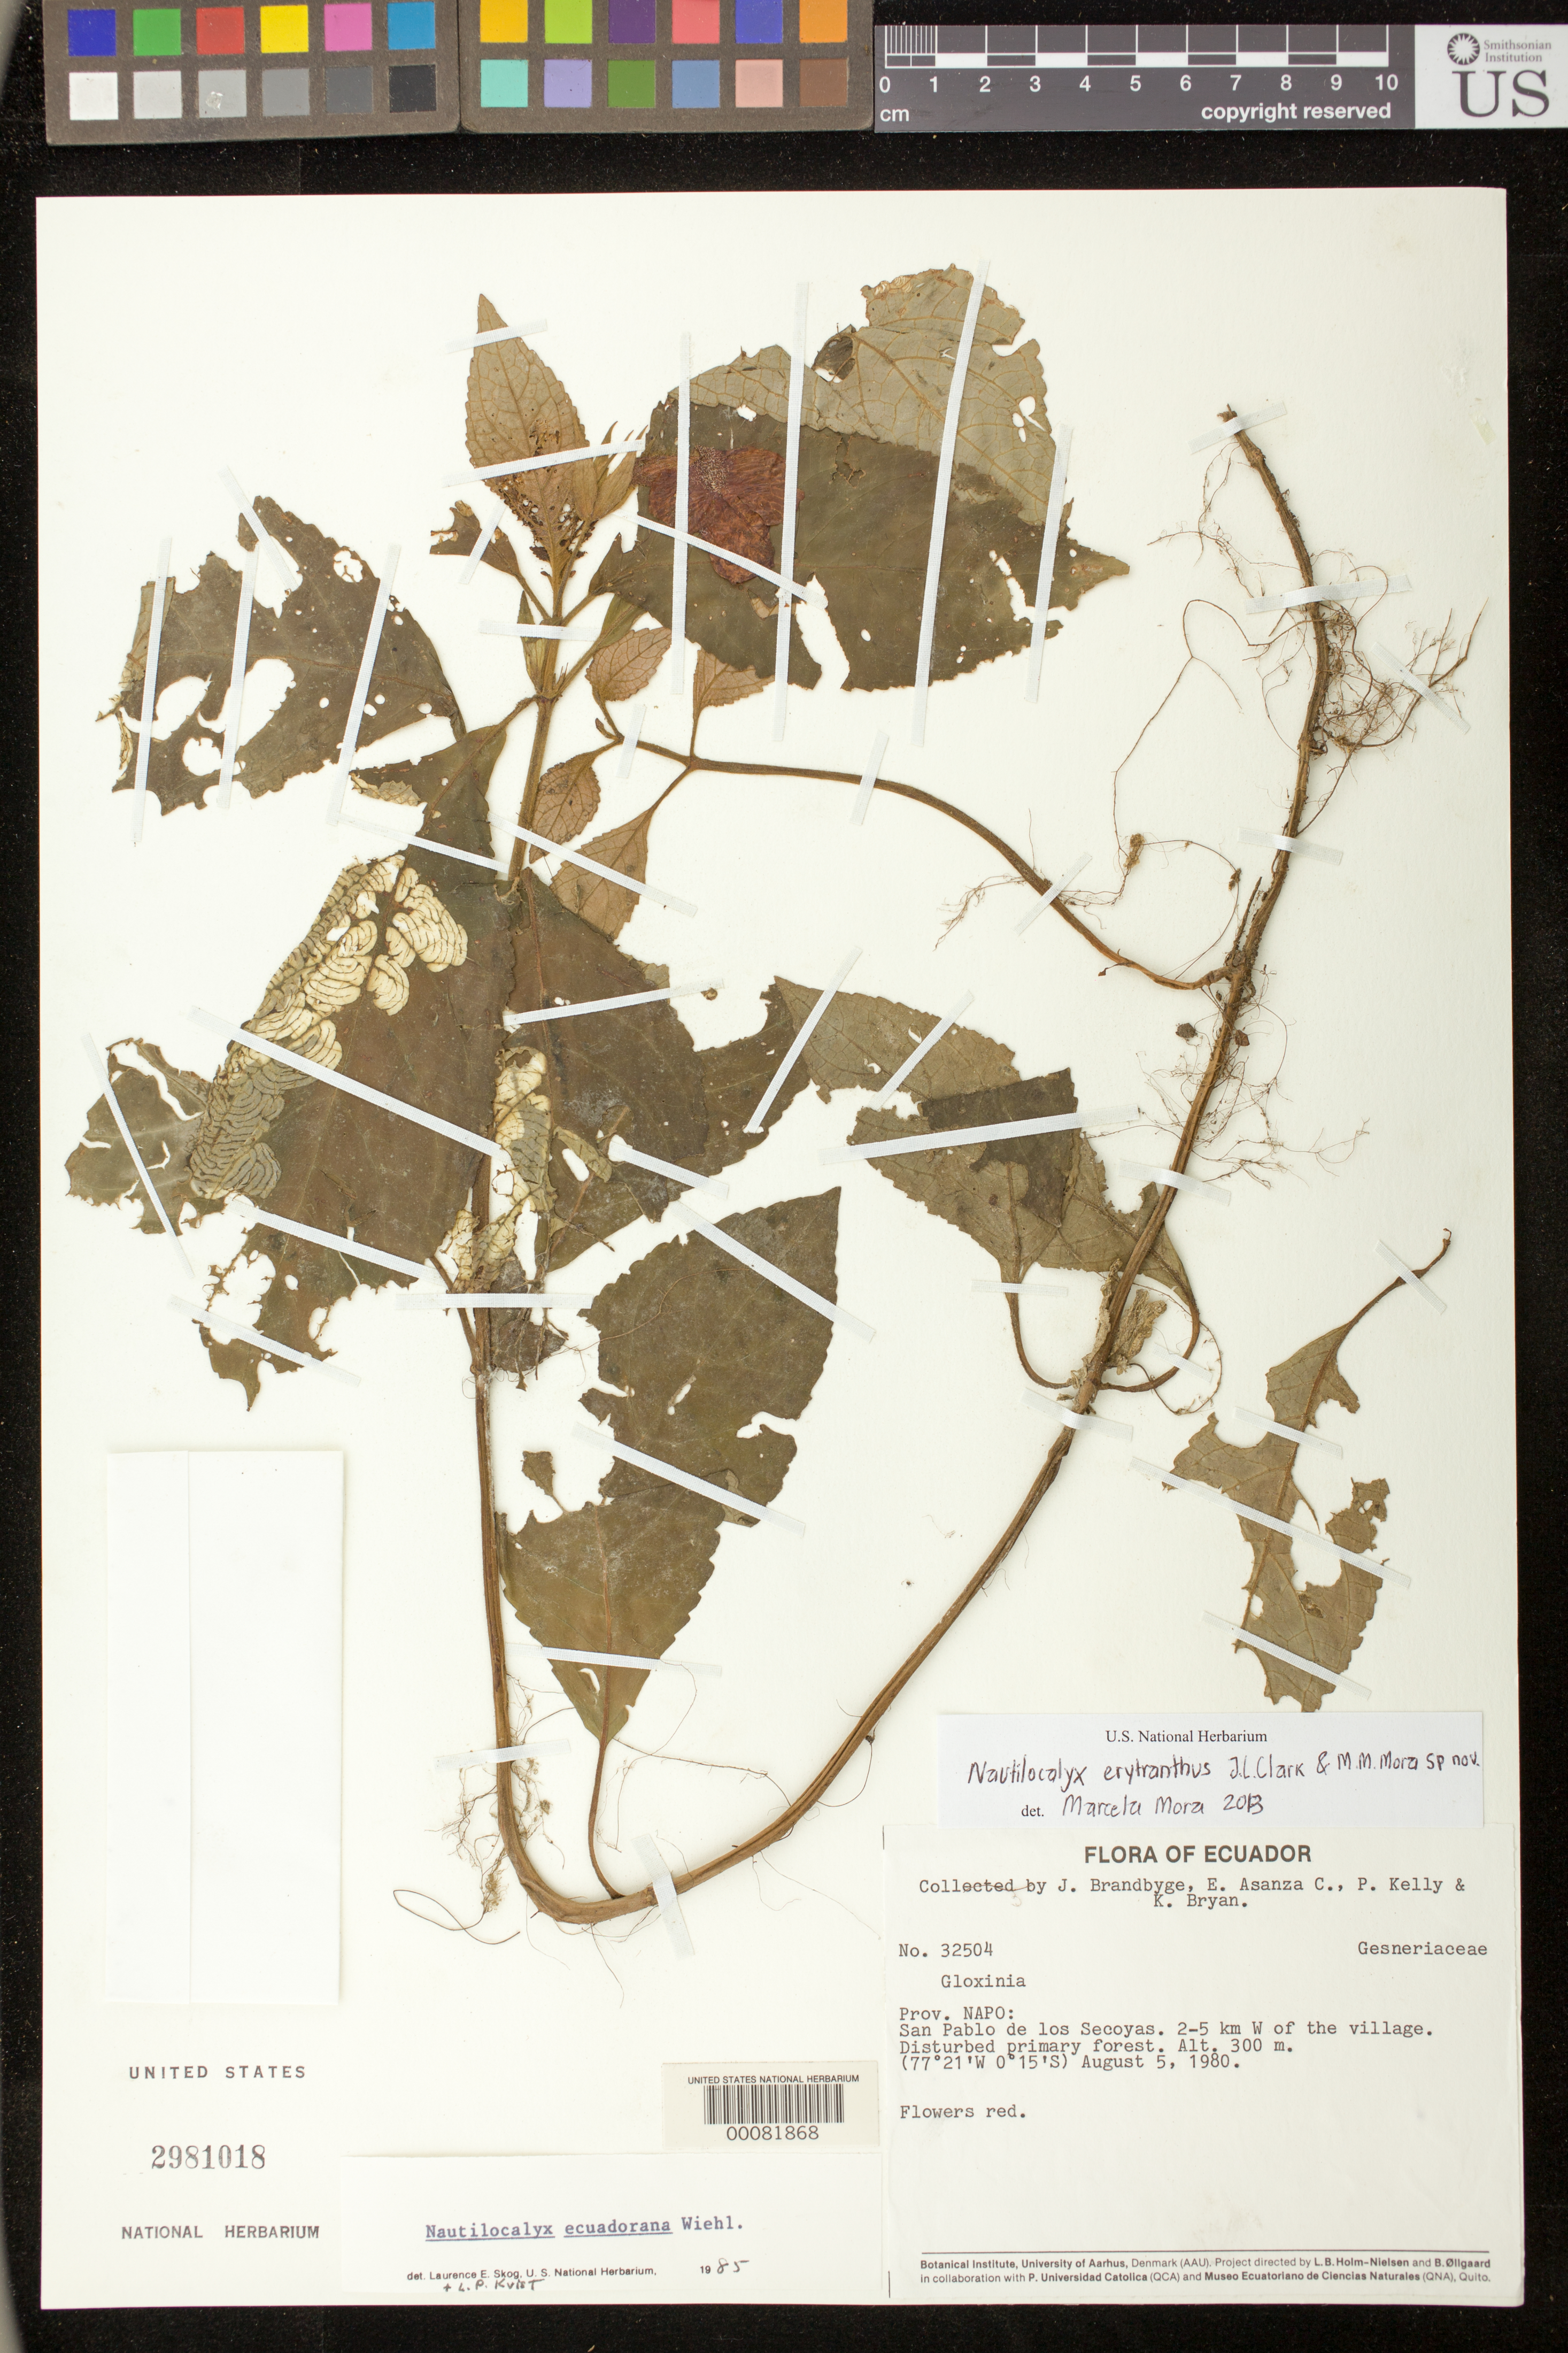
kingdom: Plantae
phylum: Tracheophyta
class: Magnoliopsida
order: Lamiales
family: Gesneriaceae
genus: Nautilocalyx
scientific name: Nautilocalyx erytranthus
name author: J.L. Clark & M.M. Mora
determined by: Mora, M. Marcela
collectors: J. Brandbyge, E. Asanza C., L. Werling & S. Leth-Nissen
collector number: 32504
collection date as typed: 05 Aug 1980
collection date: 1980-08-05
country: Ecuador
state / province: Sucumbíos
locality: Napo.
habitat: Disturbed primary forest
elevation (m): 300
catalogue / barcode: US 2981018